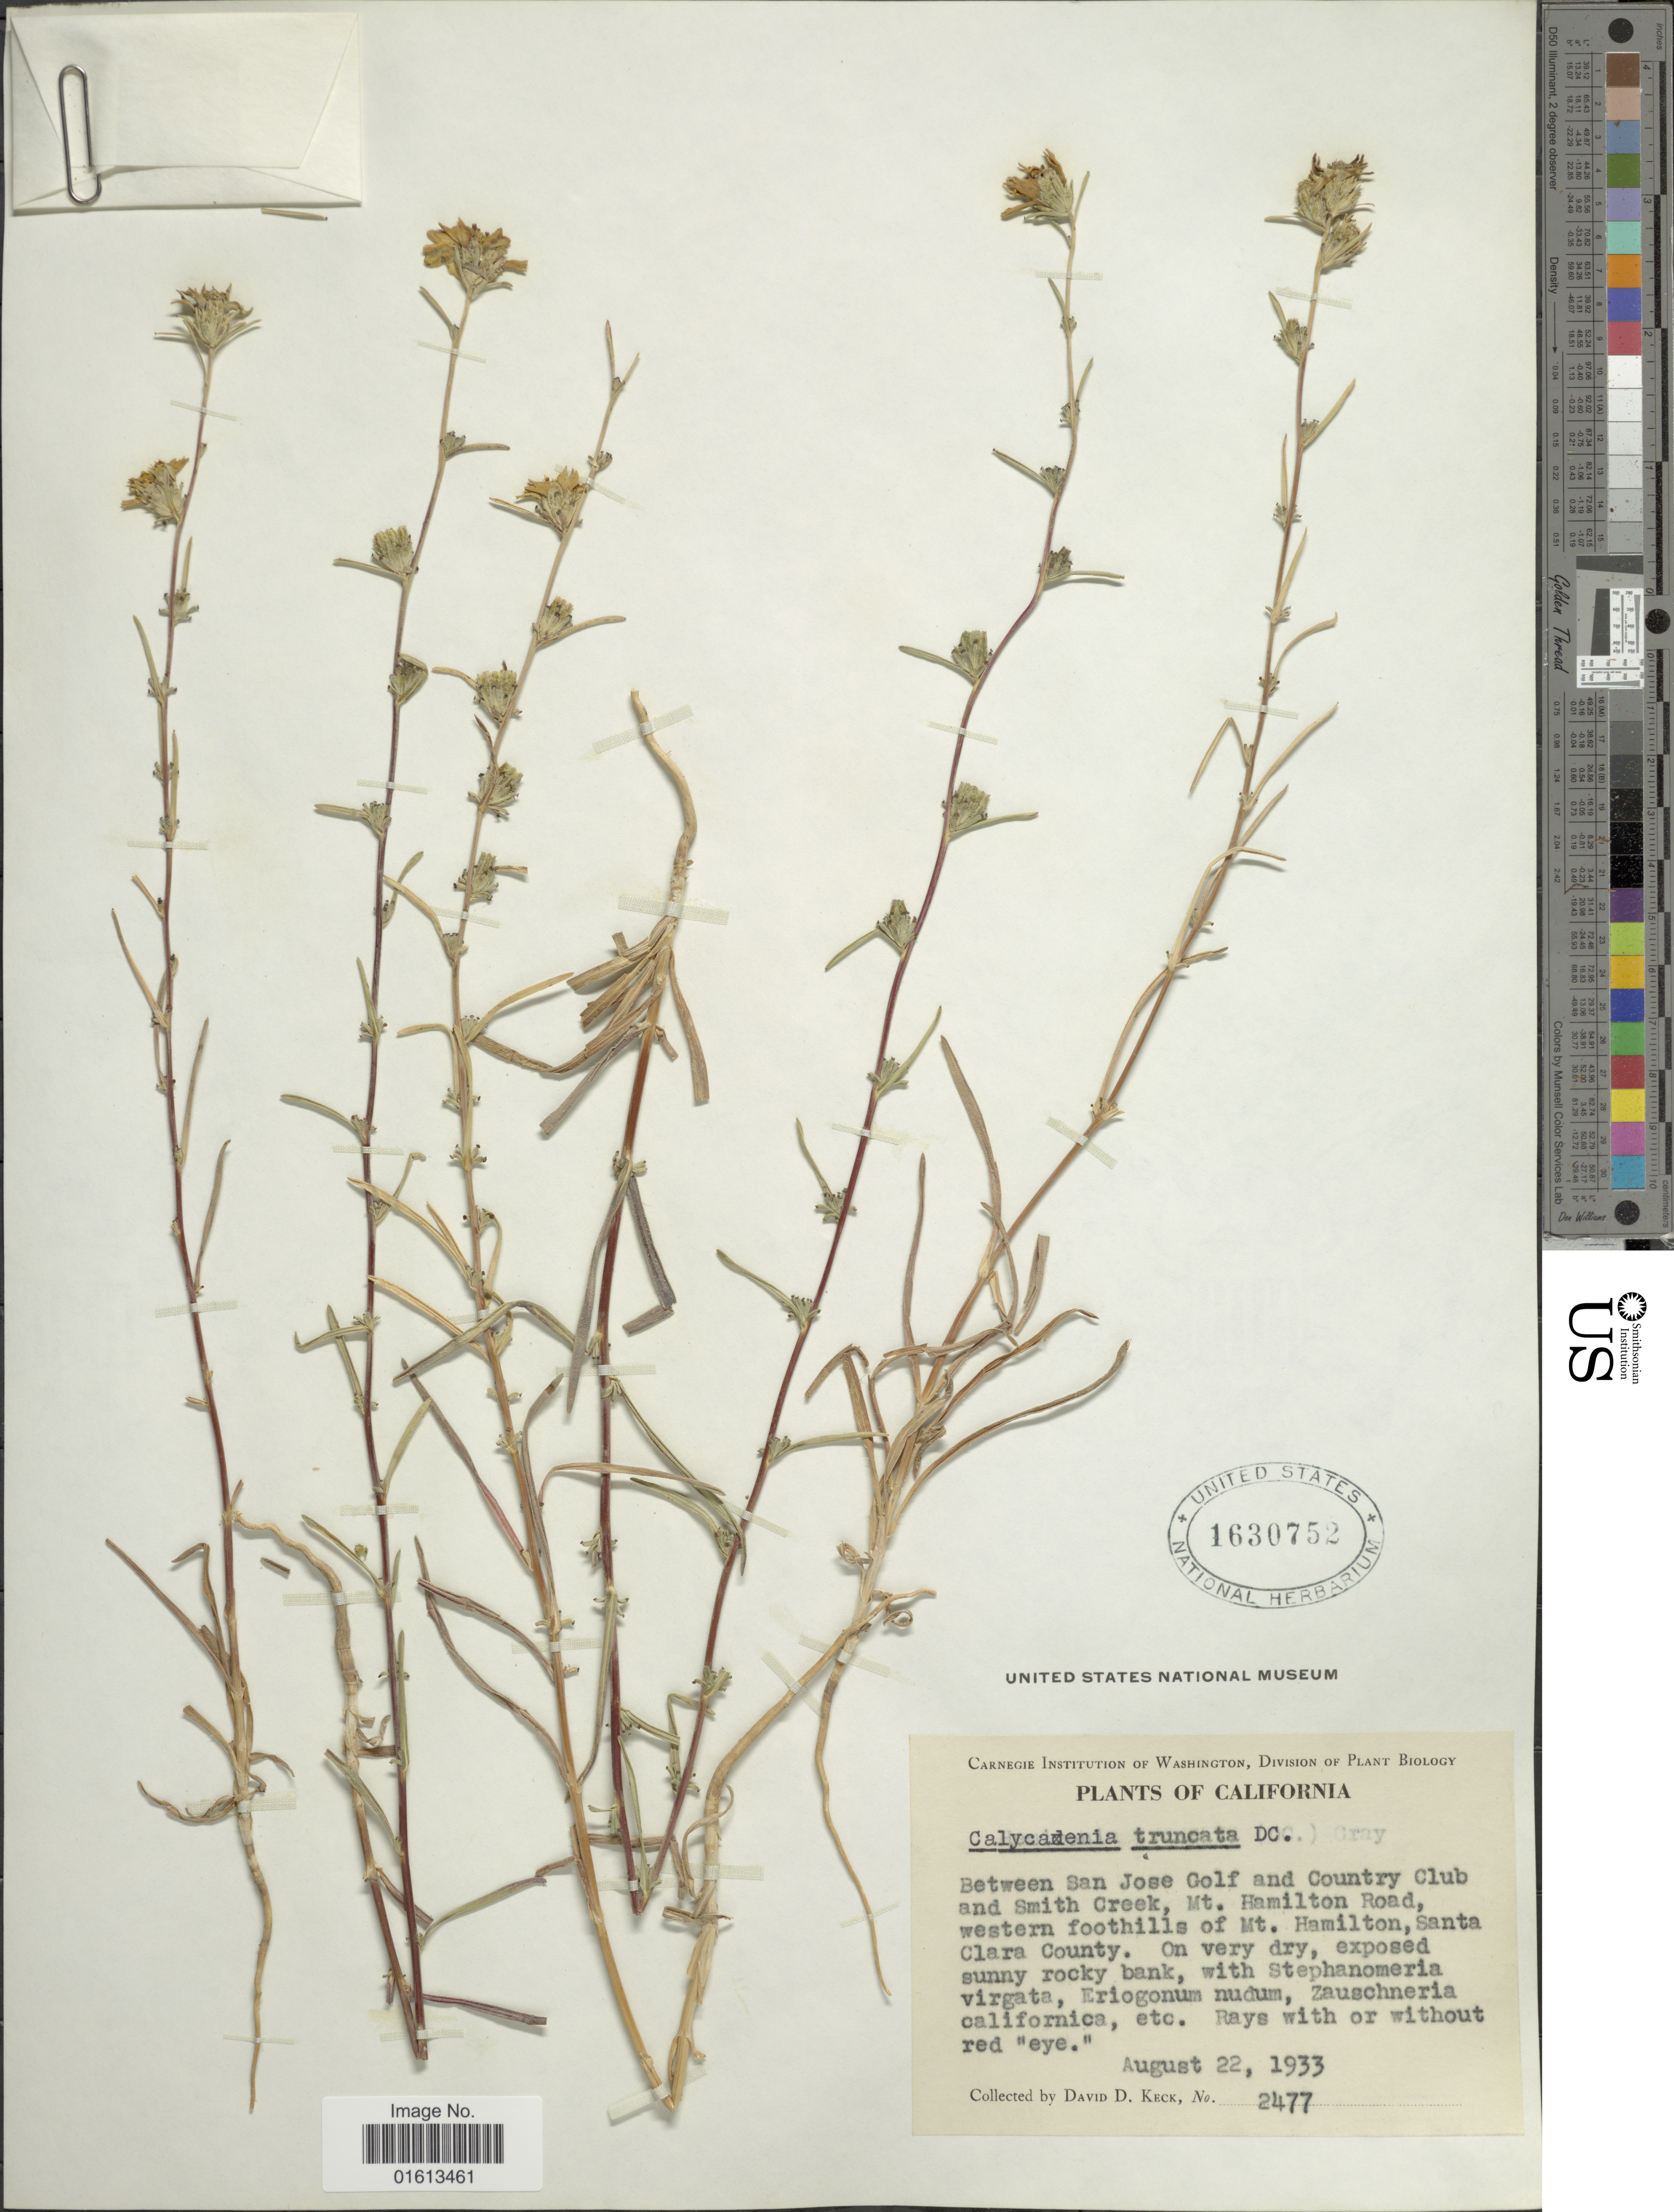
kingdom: Plantae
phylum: Tracheophyta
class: Magnoliopsida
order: Asterales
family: Asteraceae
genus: Calycadenia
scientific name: Calycadenia truncata subsp. truncata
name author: DC.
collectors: D. D. Keck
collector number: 2477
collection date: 1933-08-22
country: United States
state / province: California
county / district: Santa Clara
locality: Between San Jose Golf and Country Club and Smith Creek, mt. Hamilton Road, Western foothills of Mt. Hamilton, Santa Clara County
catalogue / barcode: US 1630752